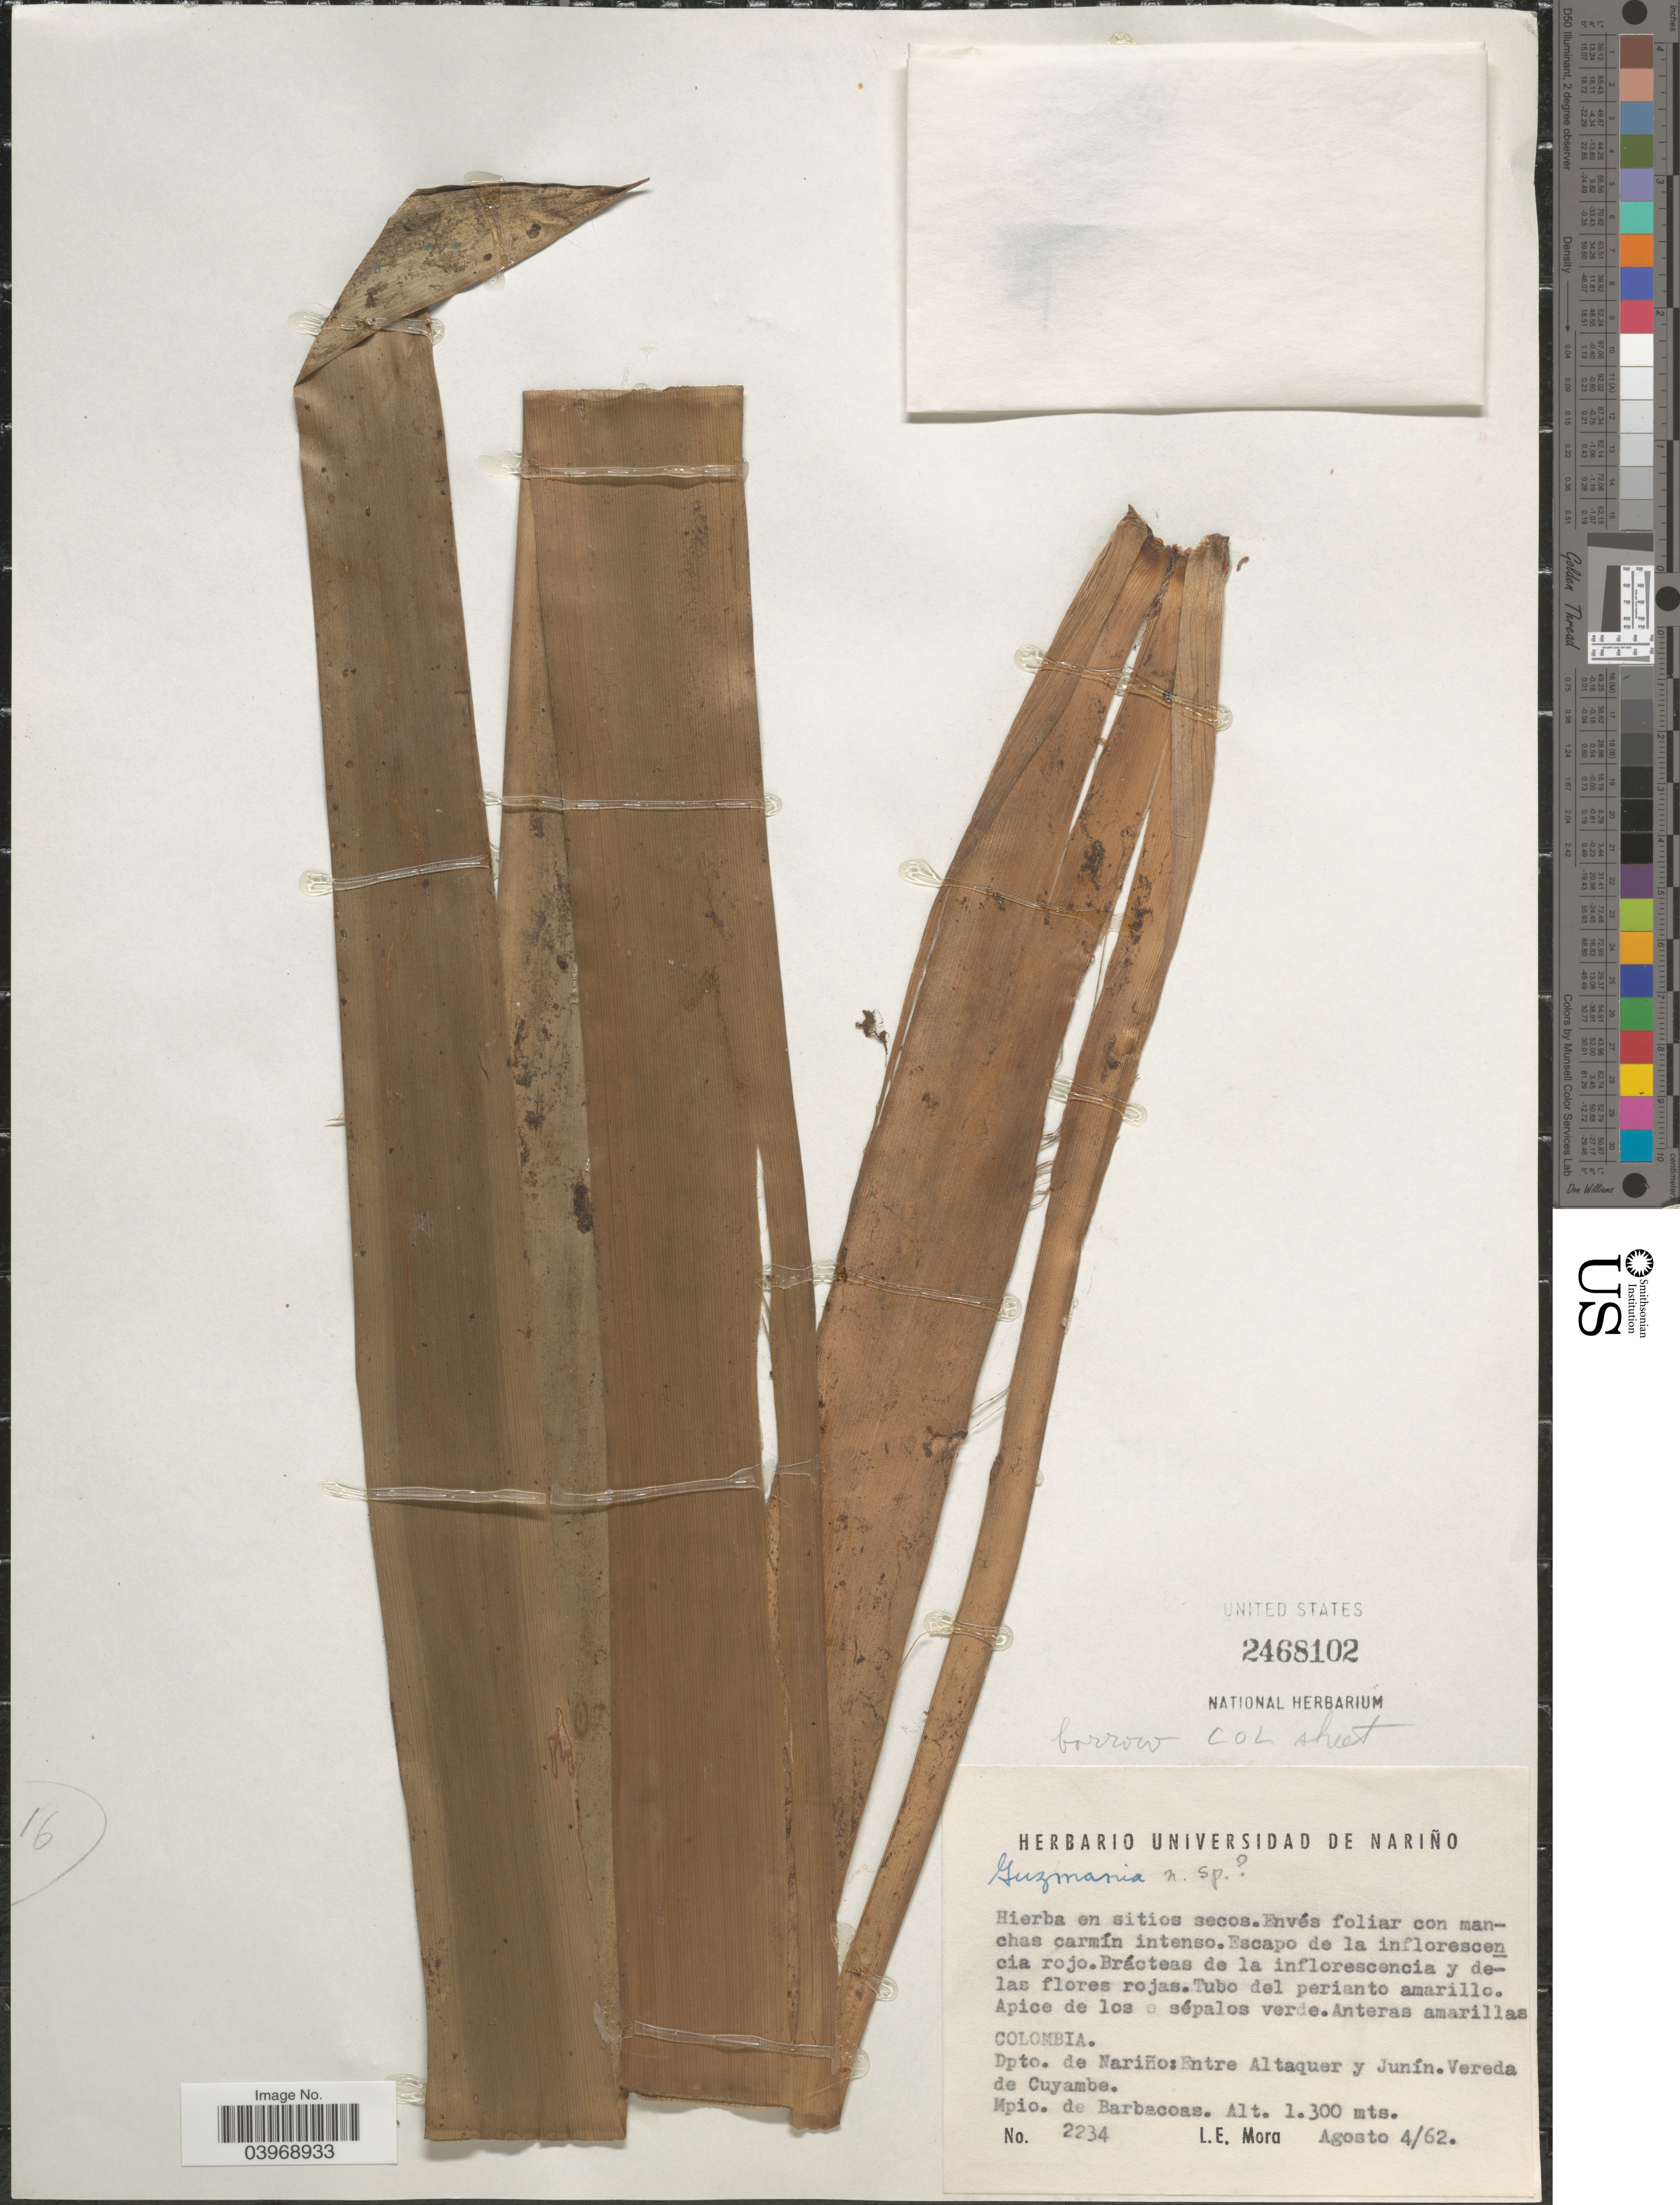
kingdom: Plantae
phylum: Tracheophyta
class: Liliopsida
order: Poales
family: Bromeliaceae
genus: Guzmania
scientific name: Guzmania sp.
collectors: L. Mora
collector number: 2234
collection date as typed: Transcribed d/m/y: 4/8/62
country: Colombia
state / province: Nariño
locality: Dpto. de Nariño: Entre Altaquer y Junín. Vereda de Cuyambe. Mpio. de Barbacoas.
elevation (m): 1300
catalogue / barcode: US 2468102